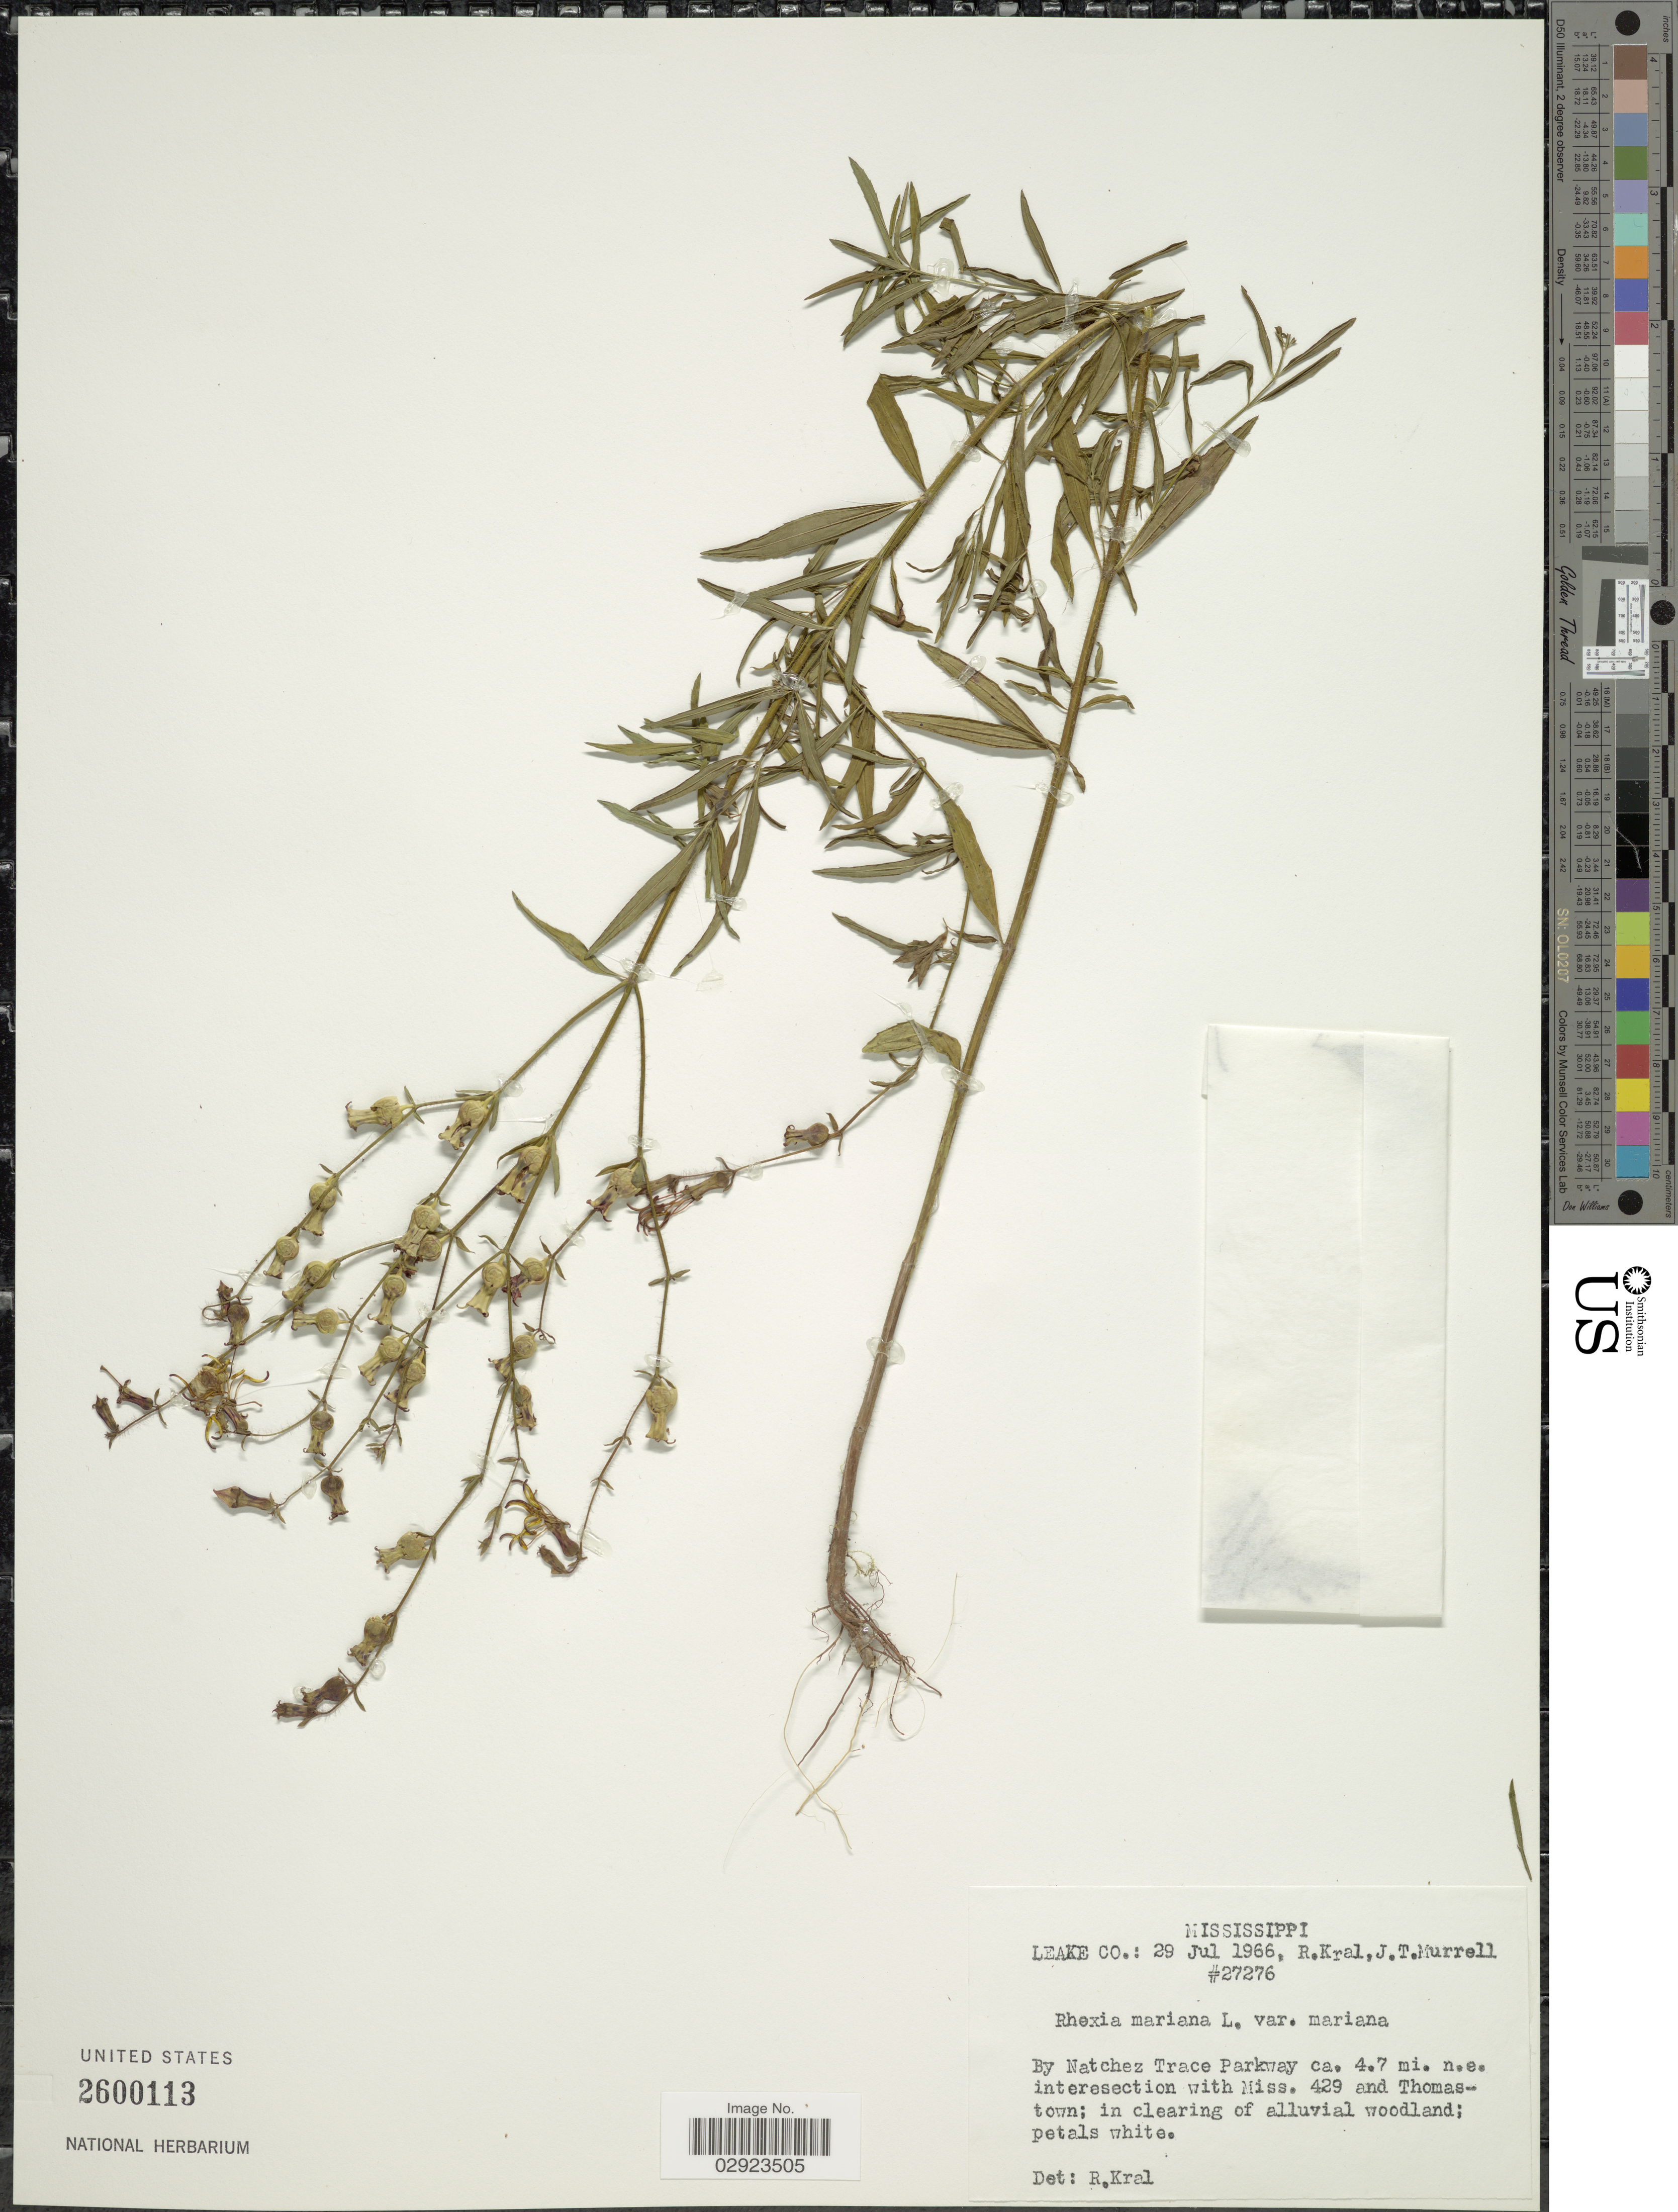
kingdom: Plantae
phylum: Tracheophyta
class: Magnoliopsida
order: Myrtales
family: Melastomataceae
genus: Rhexia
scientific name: Rhexia mariana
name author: L.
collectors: R. Kral & J. Murrell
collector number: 27276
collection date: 1966-07-29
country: United States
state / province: Mississippi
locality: Leake Co. By Natchez Trace Parkway ca. 4.7 mi. n.e. intersection with Miss. 429 and Thomastown.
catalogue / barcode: US 2600113